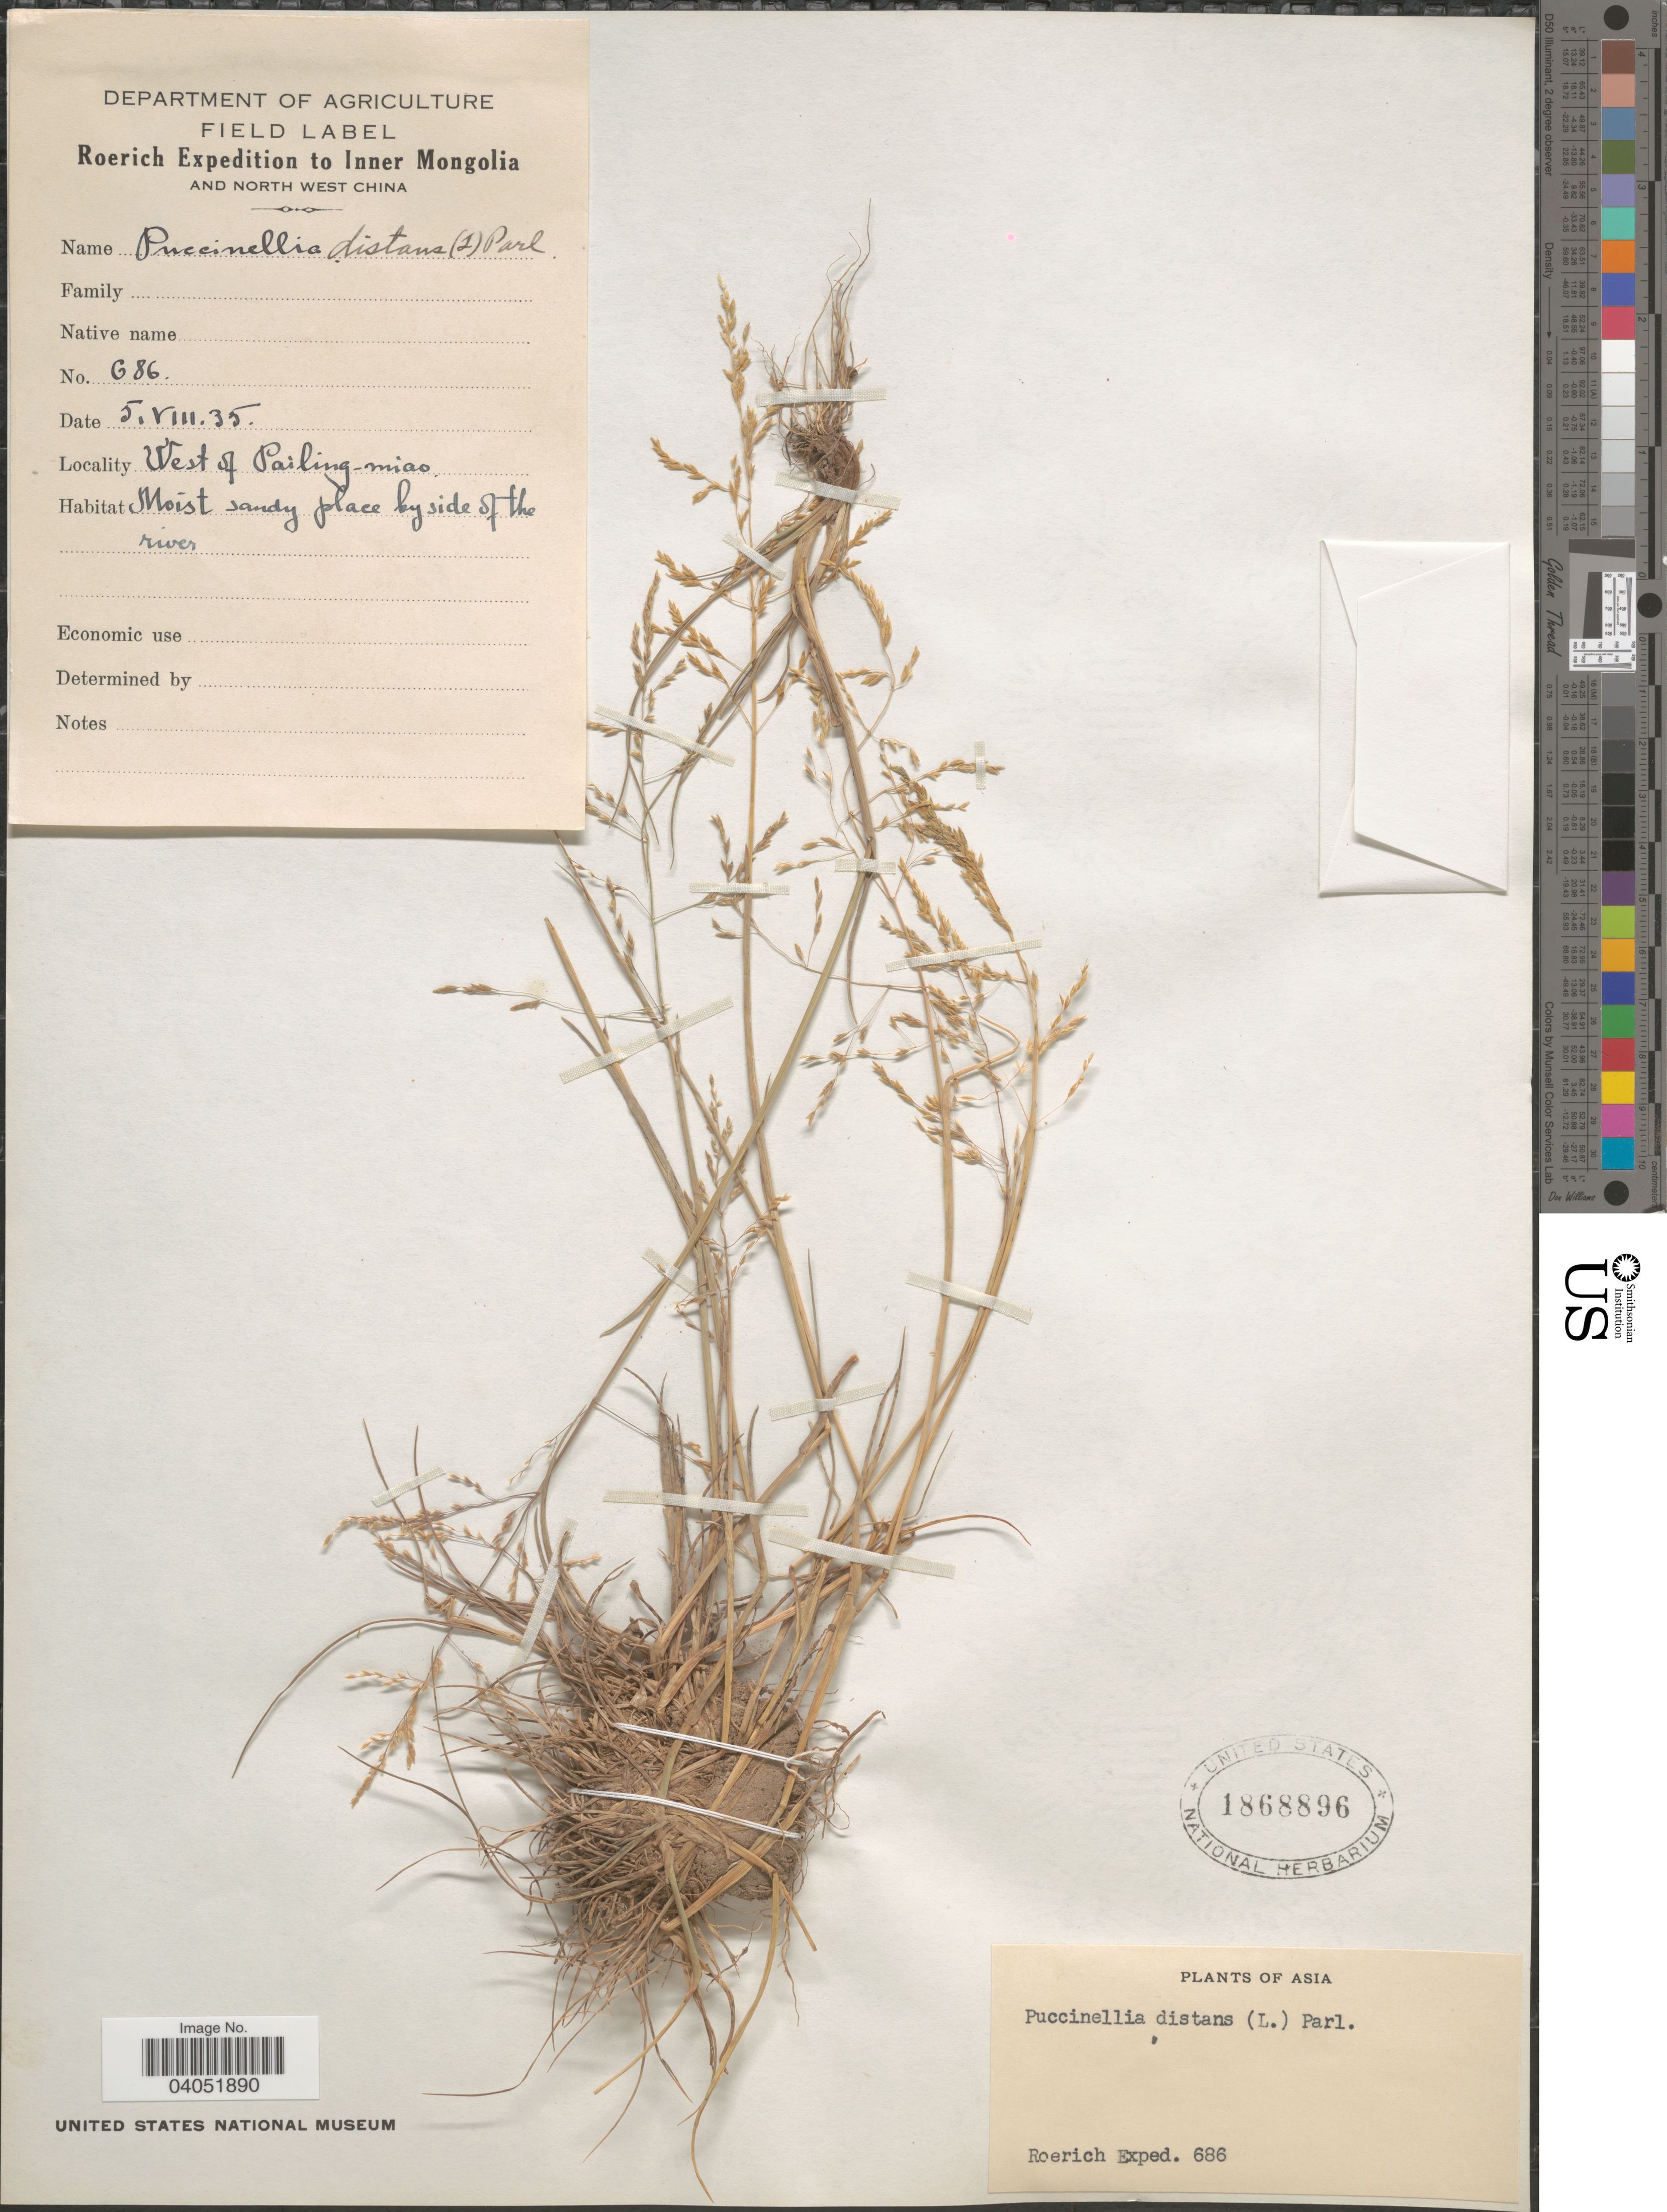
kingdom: Plantae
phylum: Tracheophyta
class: Liliopsida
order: Poales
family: Poaceae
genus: Puccinellia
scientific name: Puccinellia distans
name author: (Jacq.) Parl.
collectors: Roerich Expedition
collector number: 686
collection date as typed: Transcribed d/m/y: 5/8/35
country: China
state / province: Nei Monggol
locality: Inner Mongolia and North West China. West of Pailing-miao.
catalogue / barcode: US 1868896